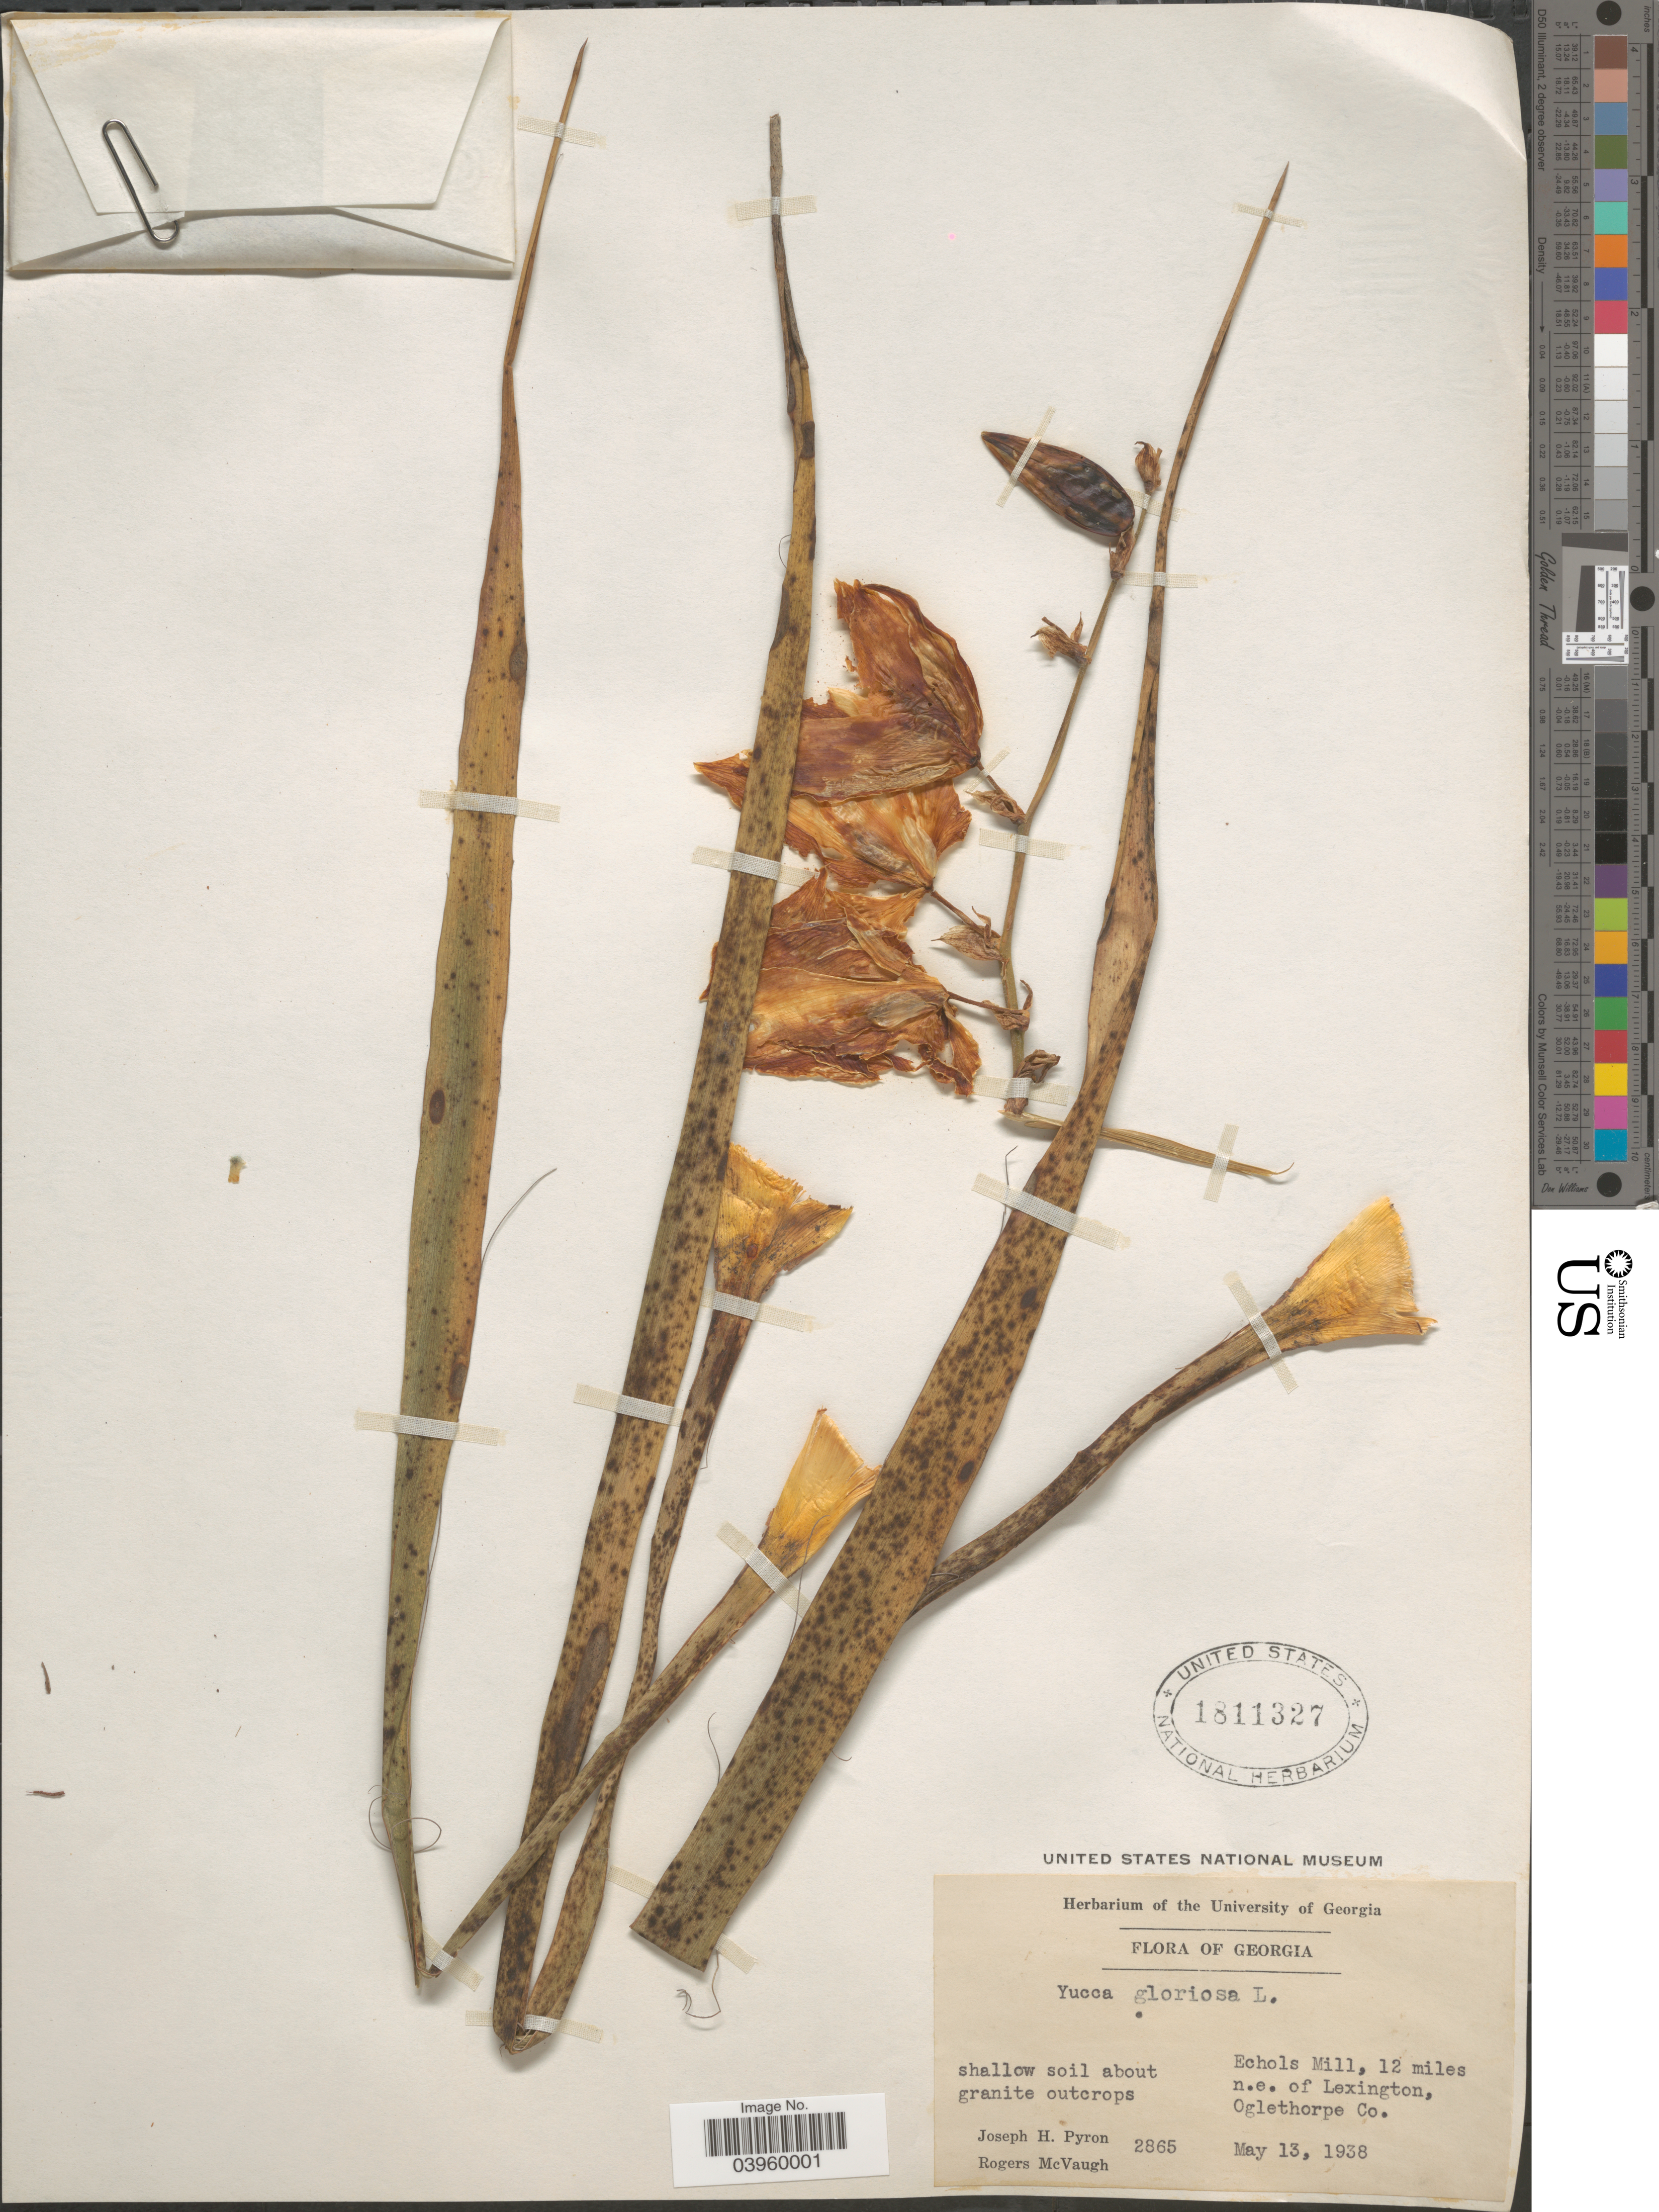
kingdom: Plantae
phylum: Tracheophyta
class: Liliopsida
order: Asparagales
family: Asparagaceae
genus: Yucca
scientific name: Yucca gloriosa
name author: L.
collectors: J. H. Pyron & R. McVaugh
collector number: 2865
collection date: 1938-05-13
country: United States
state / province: Georgia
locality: Echols Mill, 12 miles n.e. of Lexington, Oglethorpe Co.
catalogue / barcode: US 1811327